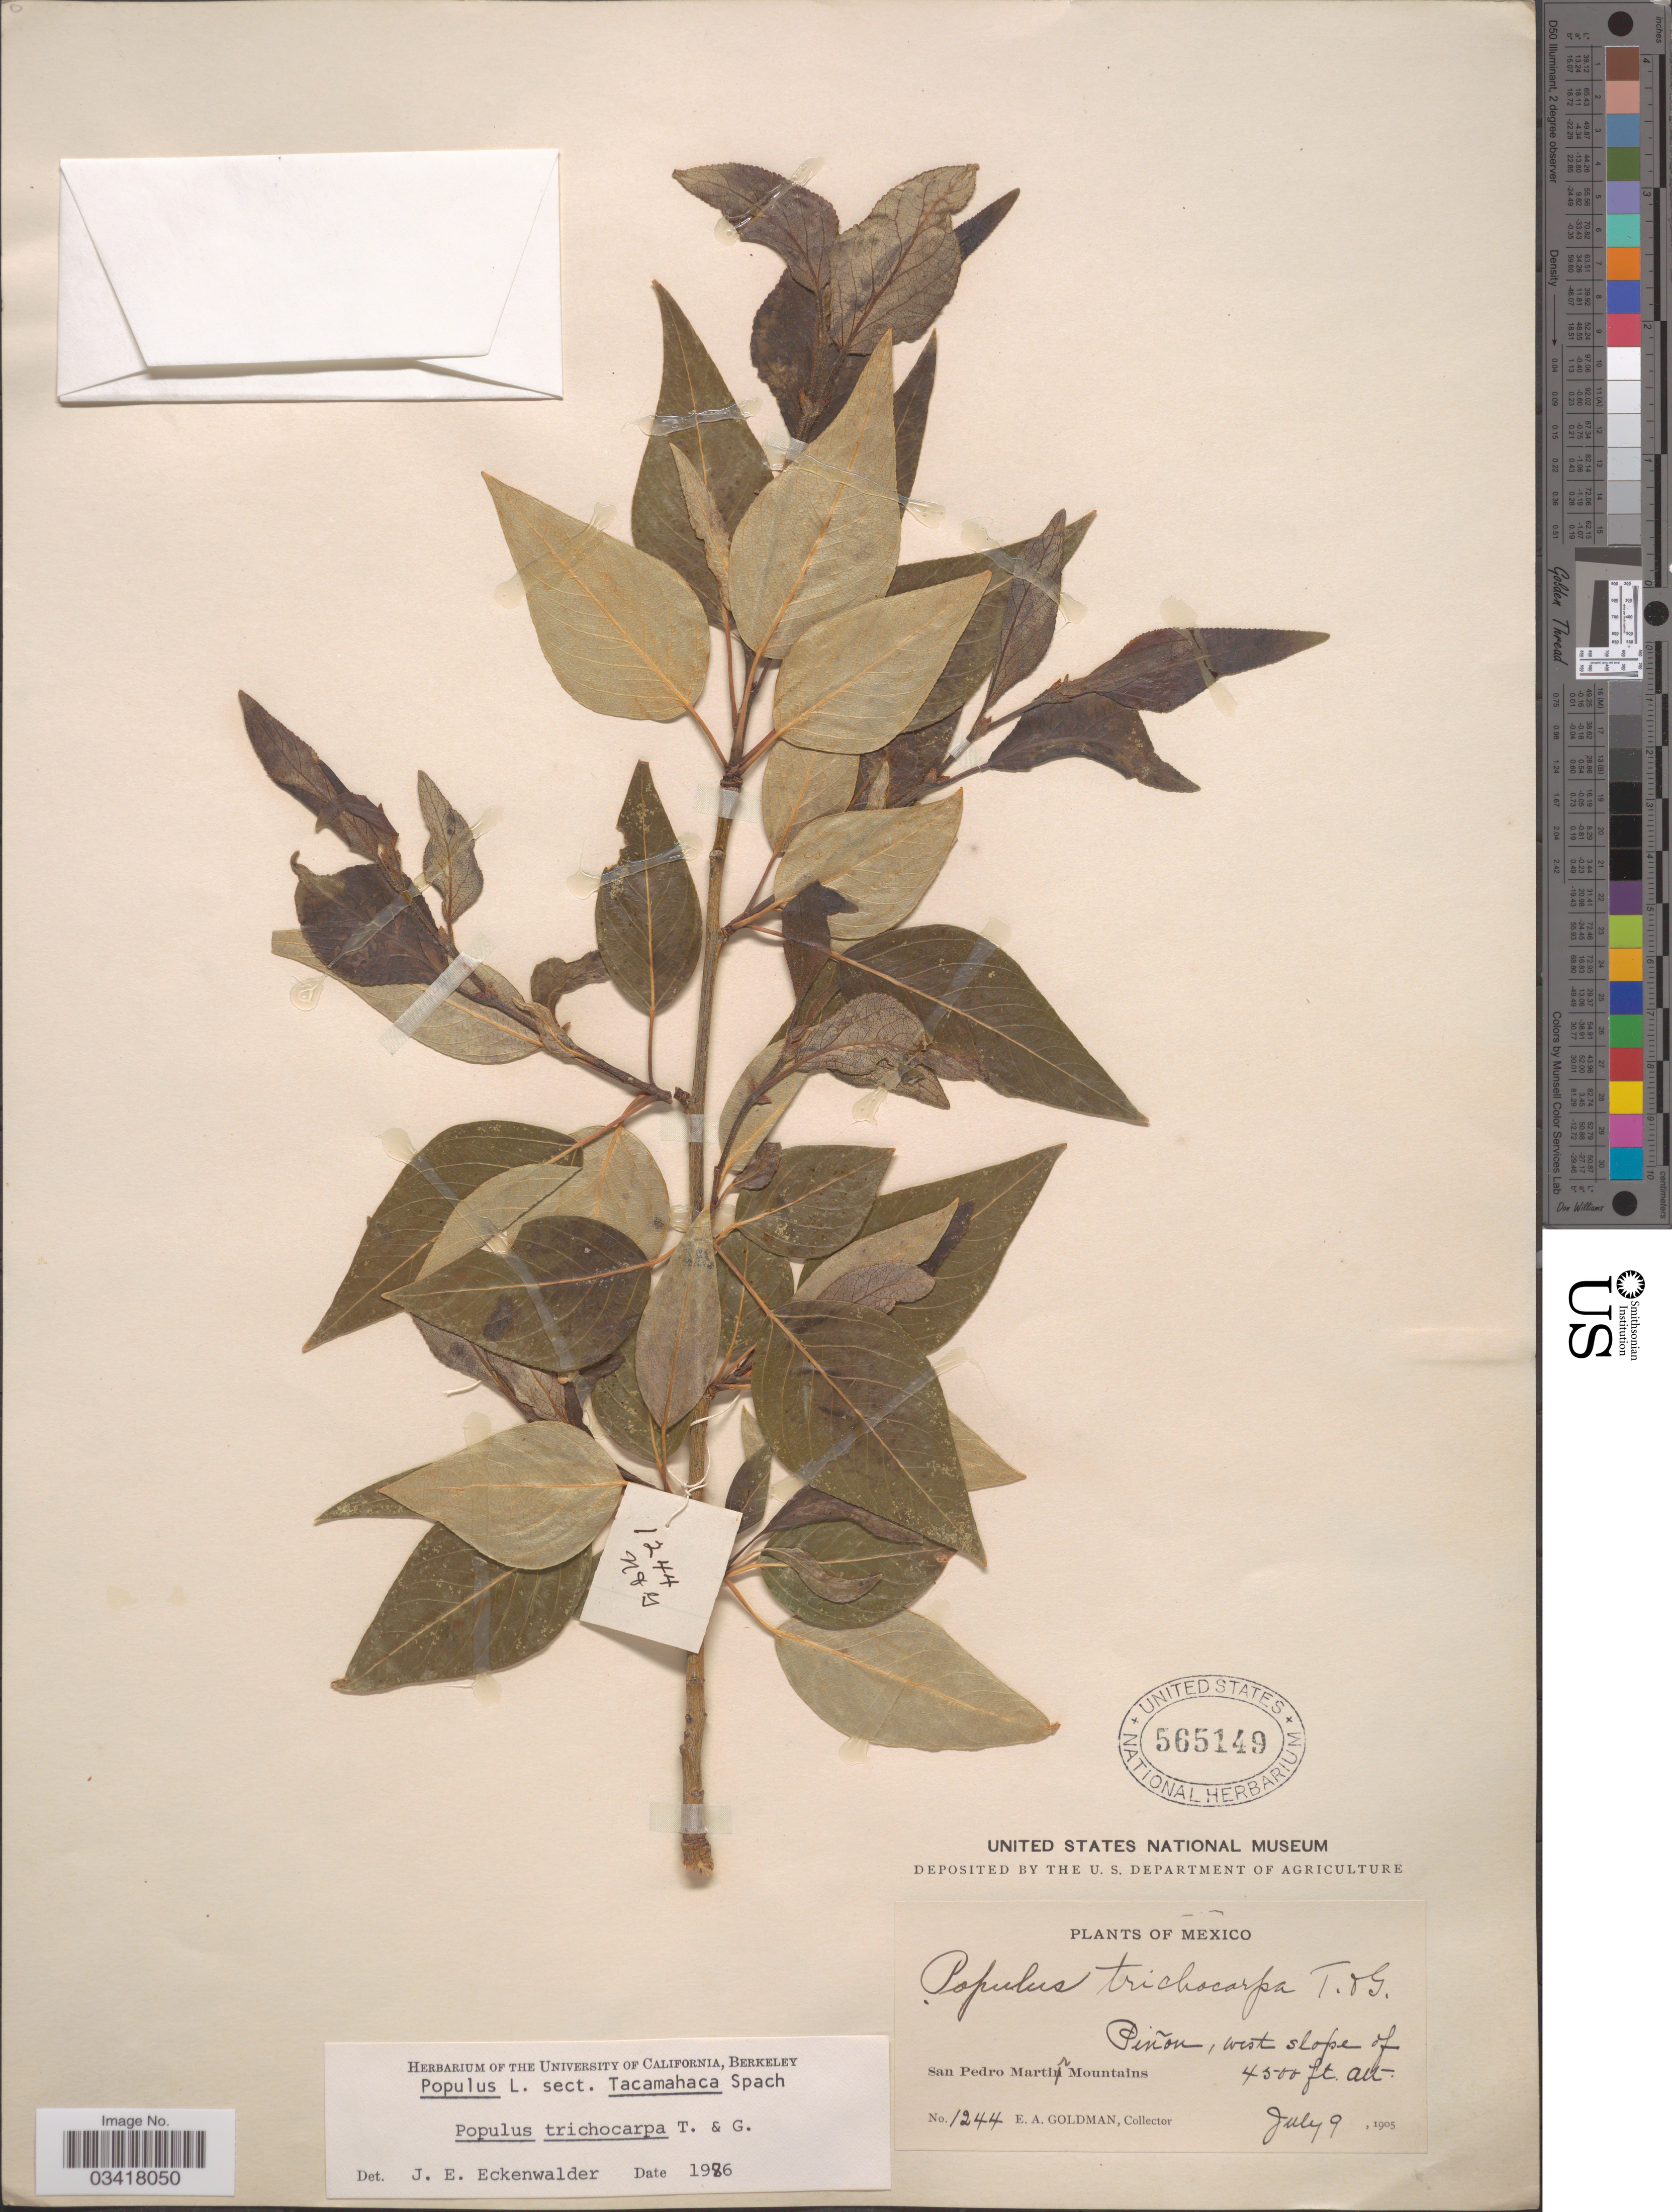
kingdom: Plantae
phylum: Tracheophyta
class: Magnoliopsida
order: Malpighiales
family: Salicaceae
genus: Populus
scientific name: Populus trichocarpa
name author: Torr. & A. Gray ex W. Hook.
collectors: E. A. Goldman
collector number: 1244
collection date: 1905-07-09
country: Mexico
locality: Piñon, west slope of San Pedro Martir Mountains.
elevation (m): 1372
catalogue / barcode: US 565149